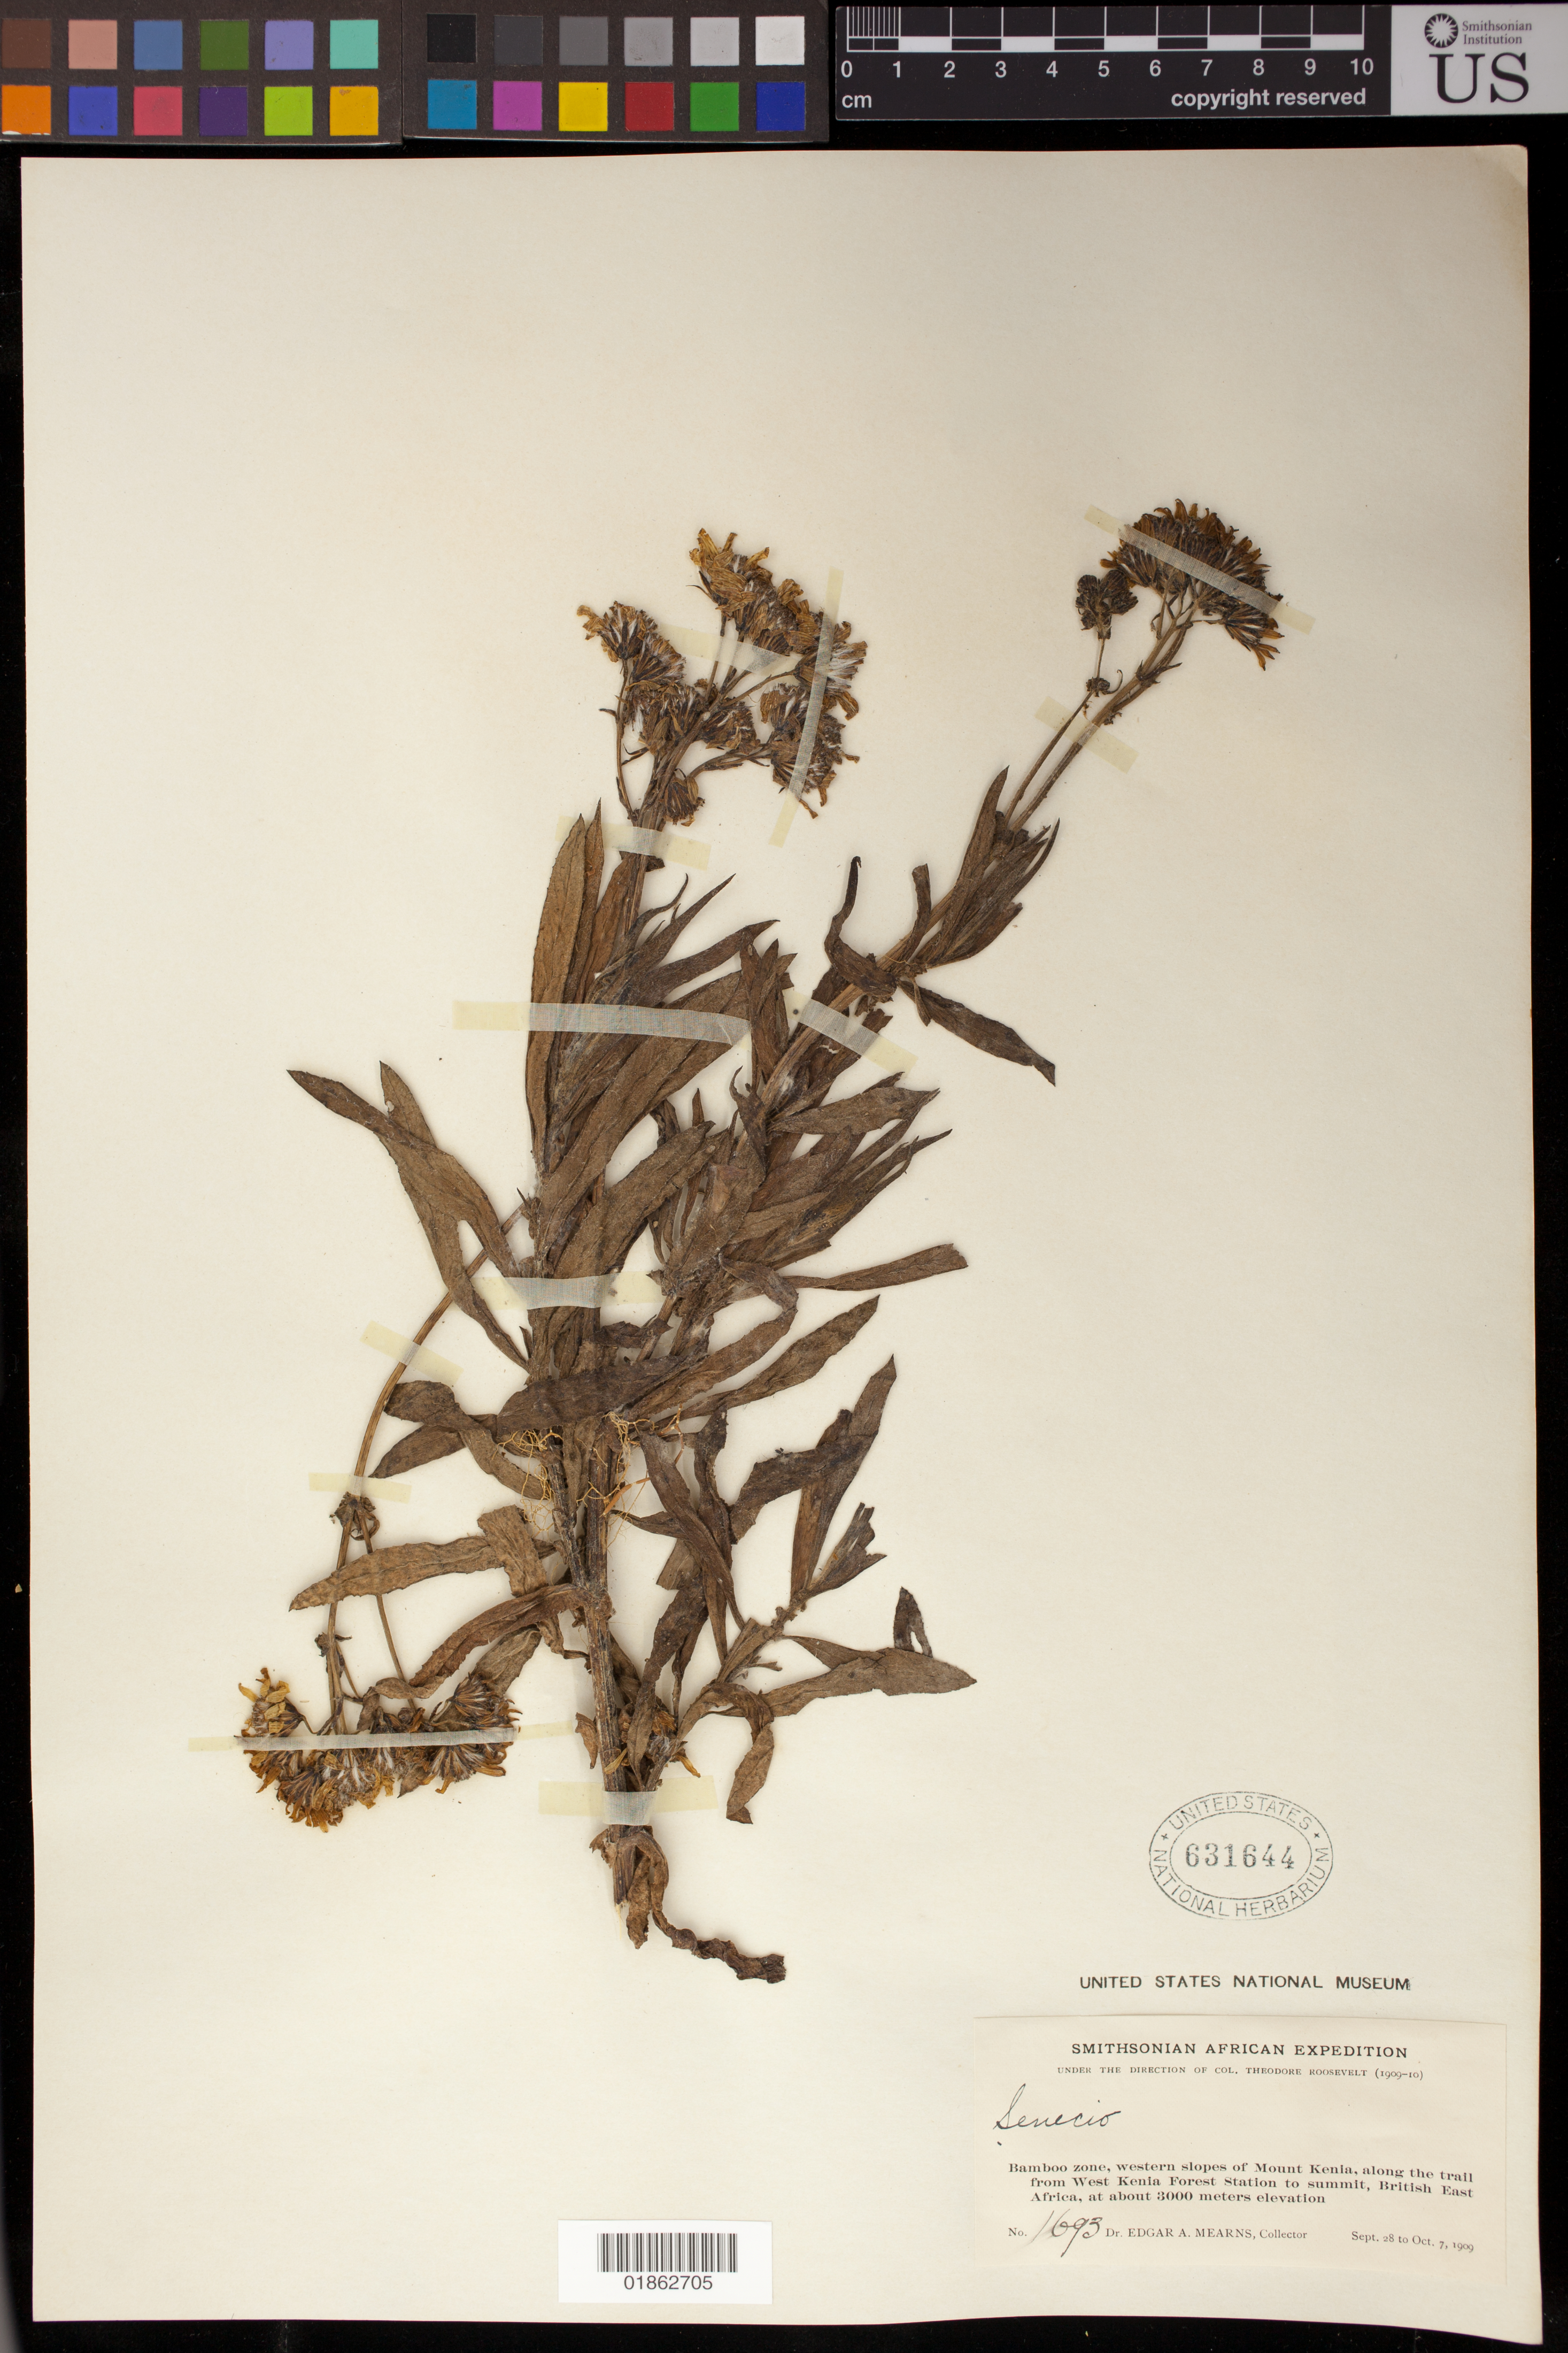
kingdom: Plantae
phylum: Tracheophyta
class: Magnoliopsida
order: Asterales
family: Asteraceae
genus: Senecio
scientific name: Senecio sp.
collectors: E. A. Mearns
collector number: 1693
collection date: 1909-09-28/1909-10-07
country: Kenya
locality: Bamboo zone, western slopes of Mount Kenia, along the trail from West Kenia Forest Station to summit, British East Africa.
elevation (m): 3000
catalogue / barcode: US 631644